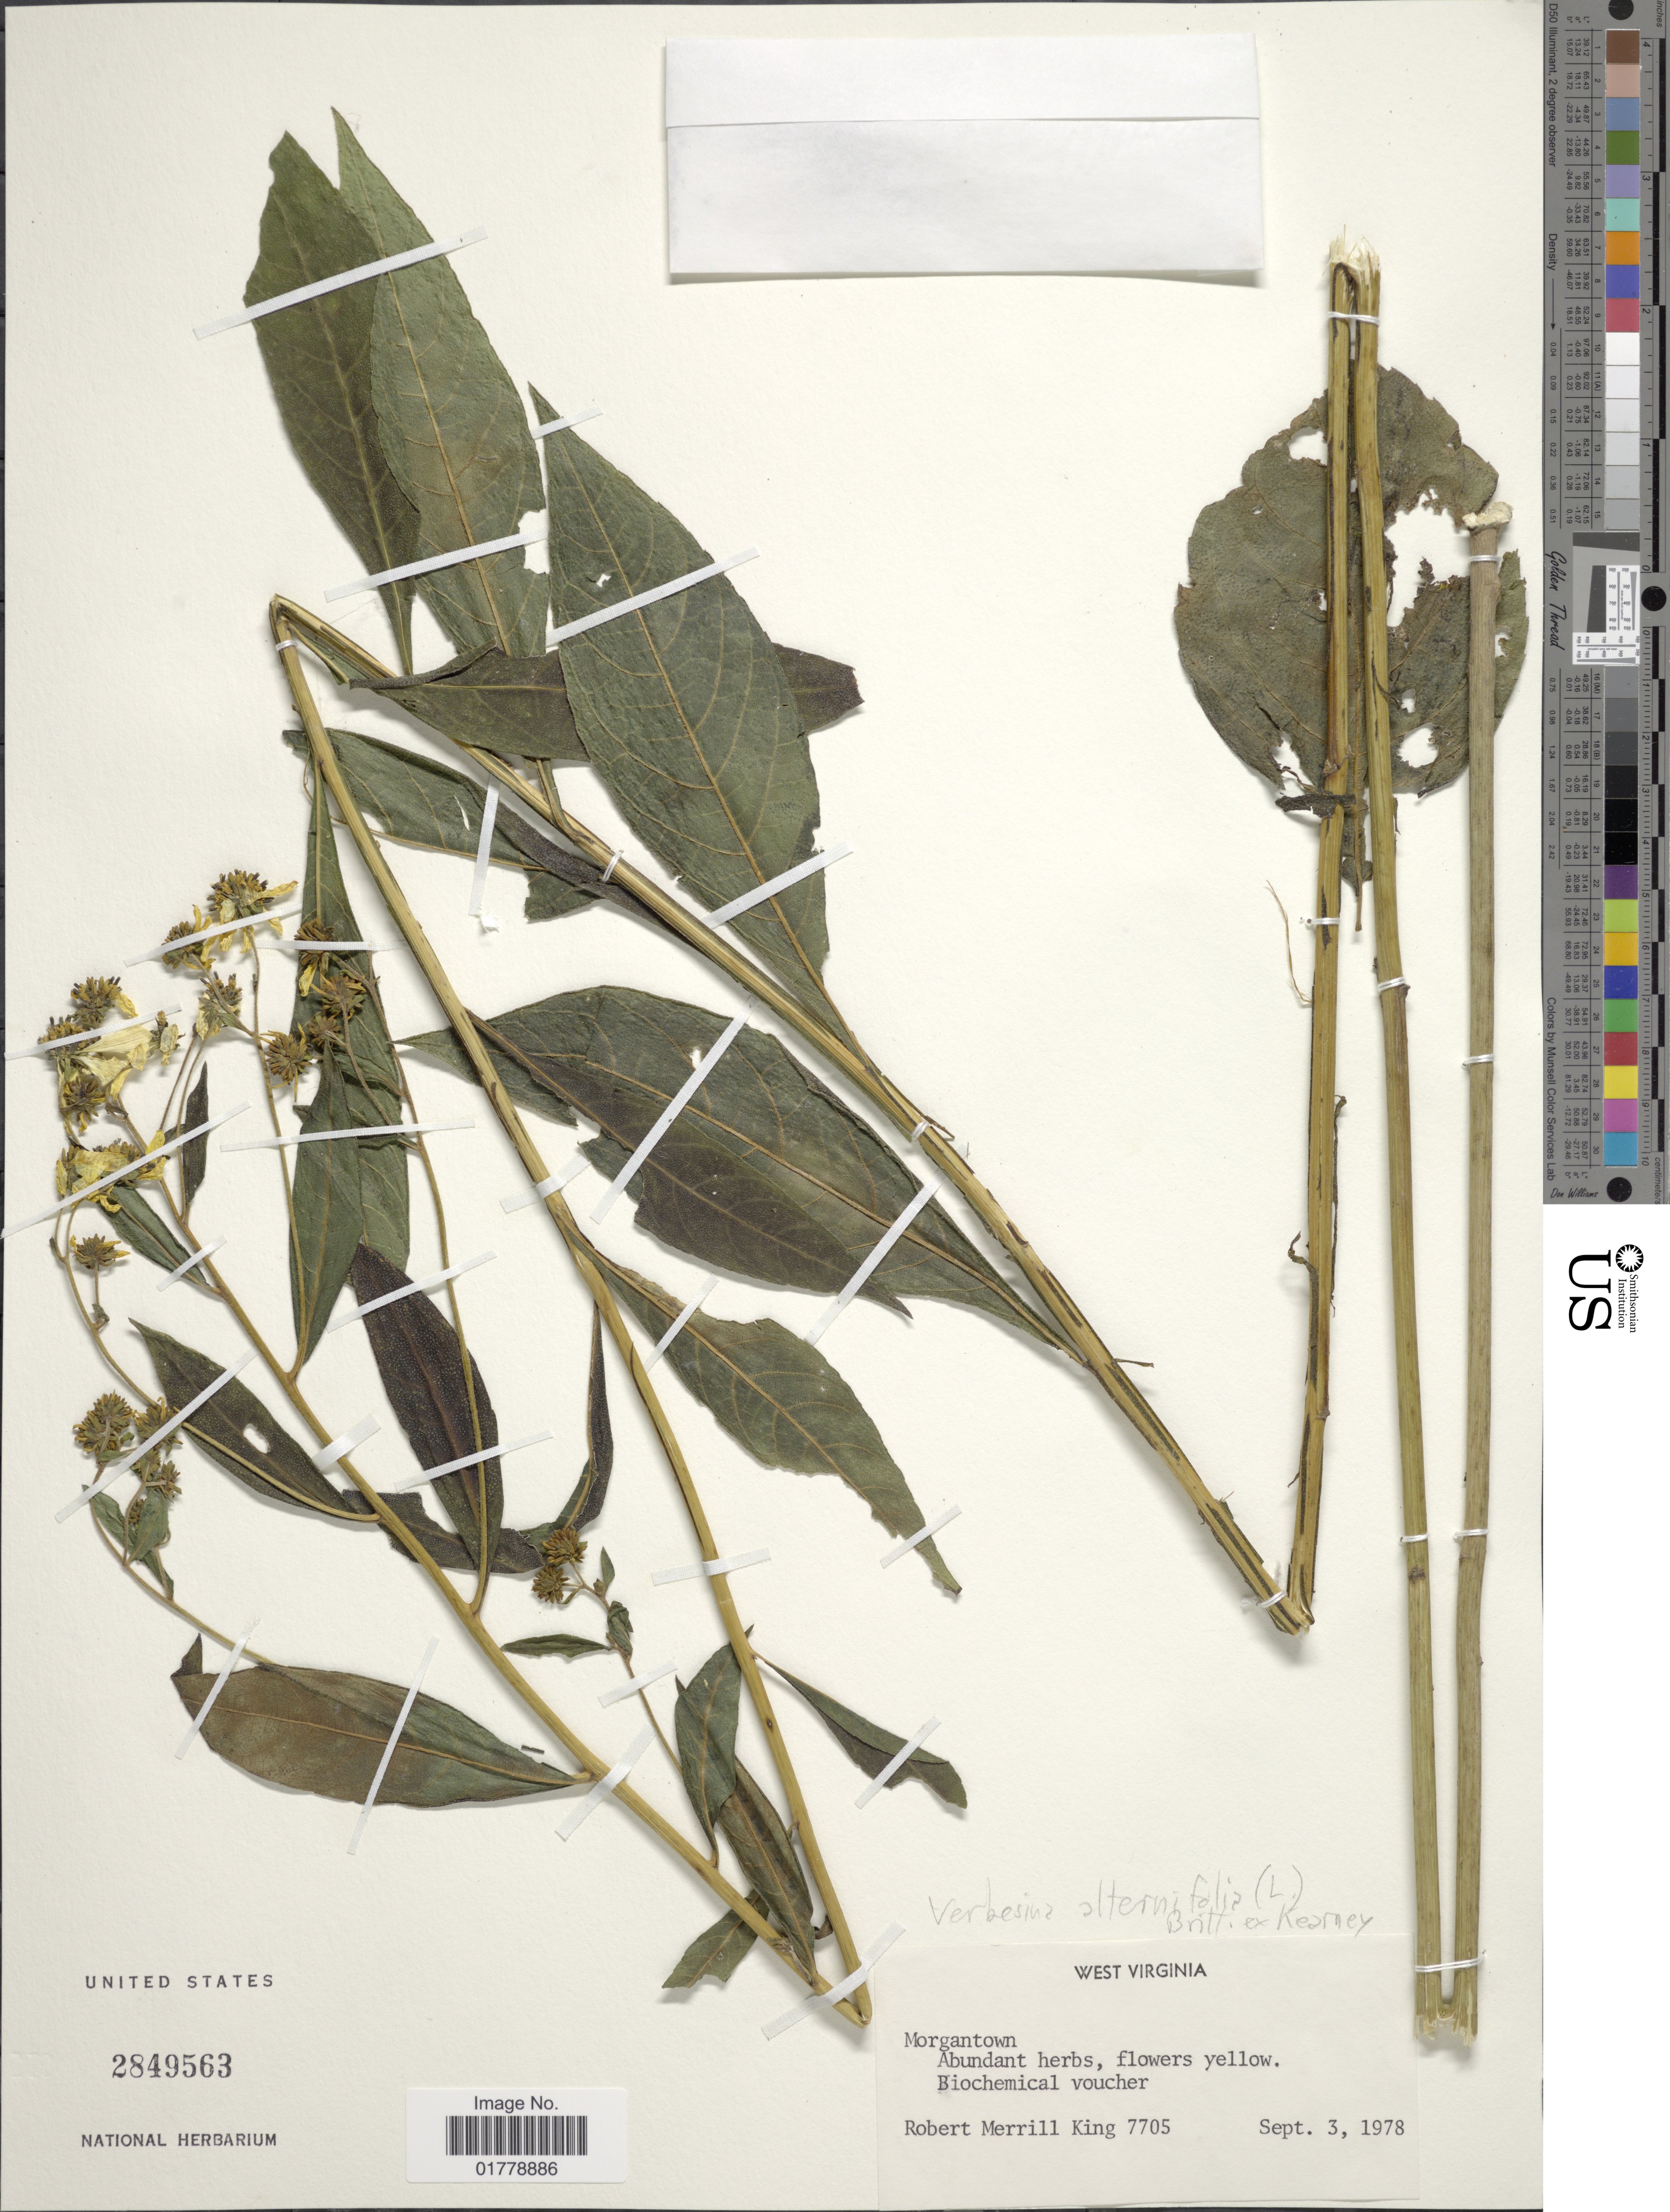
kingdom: Plantae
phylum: Tracheophyta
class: Magnoliopsida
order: Asterales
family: Asteraceae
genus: Verbesina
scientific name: Verbesina alternifolia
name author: (L.) Britton ex Kearney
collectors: R. M. King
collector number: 7705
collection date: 1978-09-03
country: United States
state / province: West Virginia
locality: Morgantown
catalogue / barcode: US 2849563